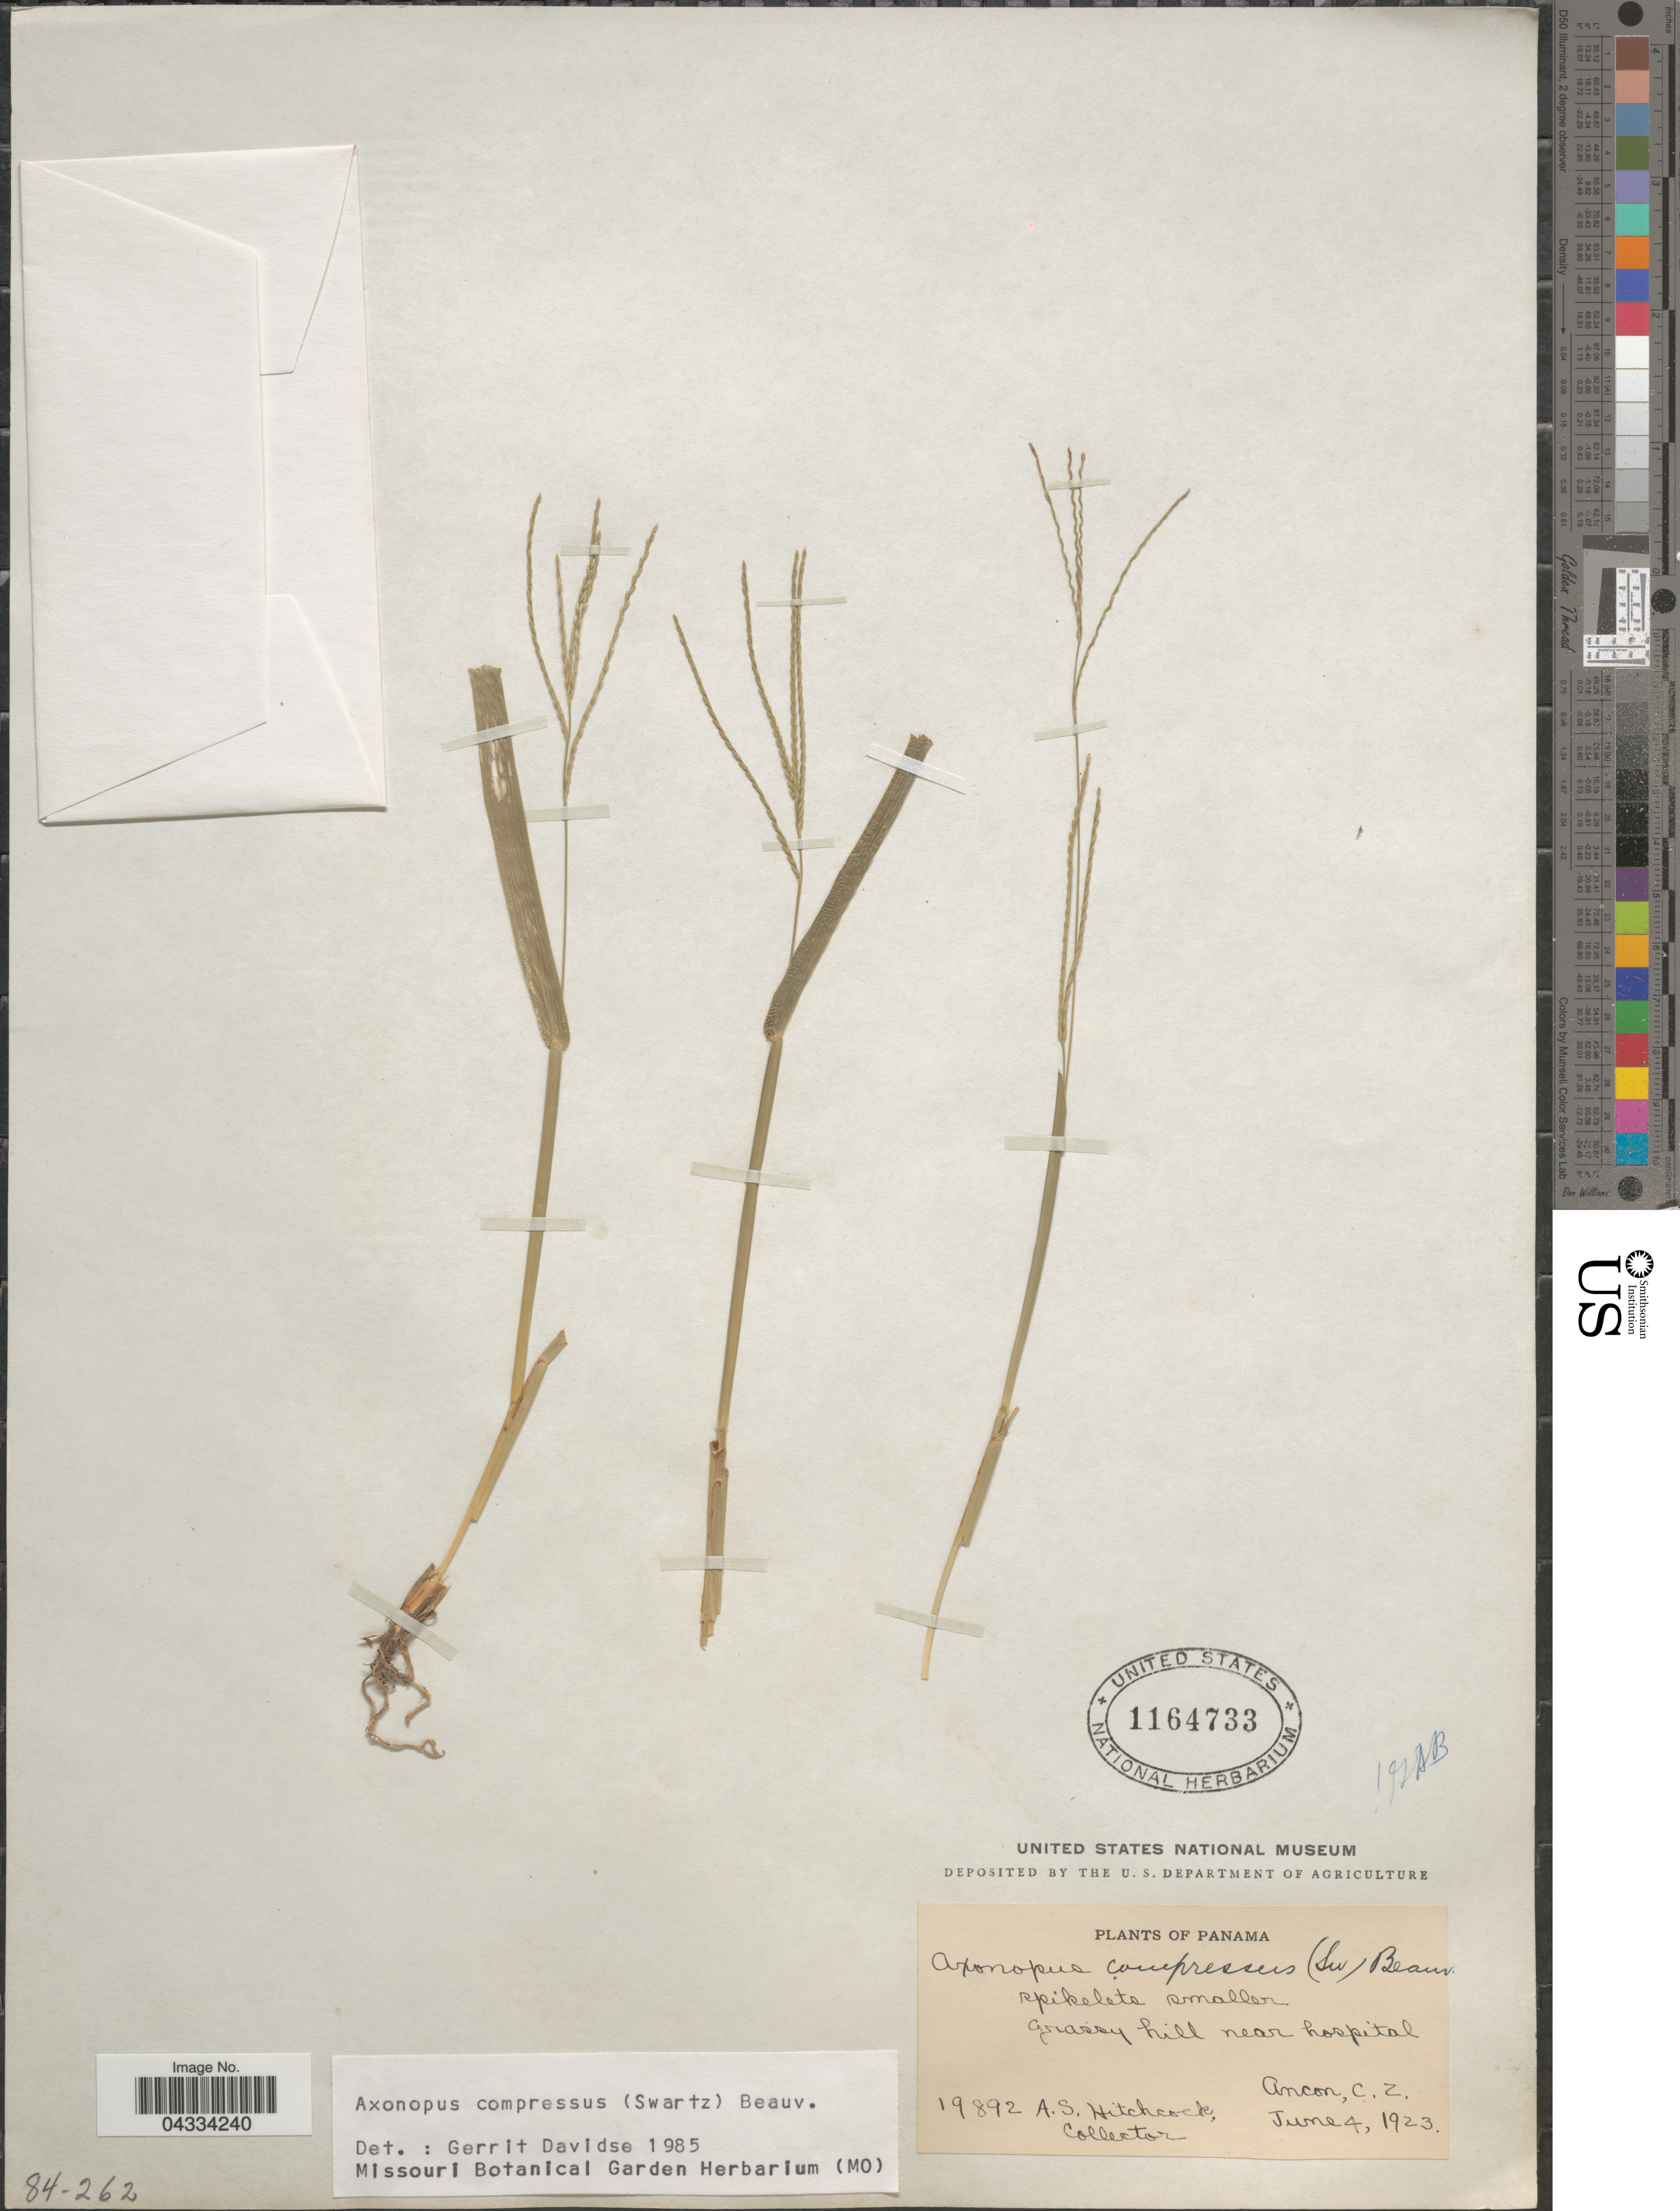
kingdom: Plantae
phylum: Tracheophyta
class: Liliopsida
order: Poales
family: Poaceae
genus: Axonopus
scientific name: Axonopus compressus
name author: (Sw.) P. Beauv.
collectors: A. S. Hitchcock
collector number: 19892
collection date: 1923-06-04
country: Panama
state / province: Colón / Panamá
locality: Grassy hill near hospital. Ancon, C. Z.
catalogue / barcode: US 1164733